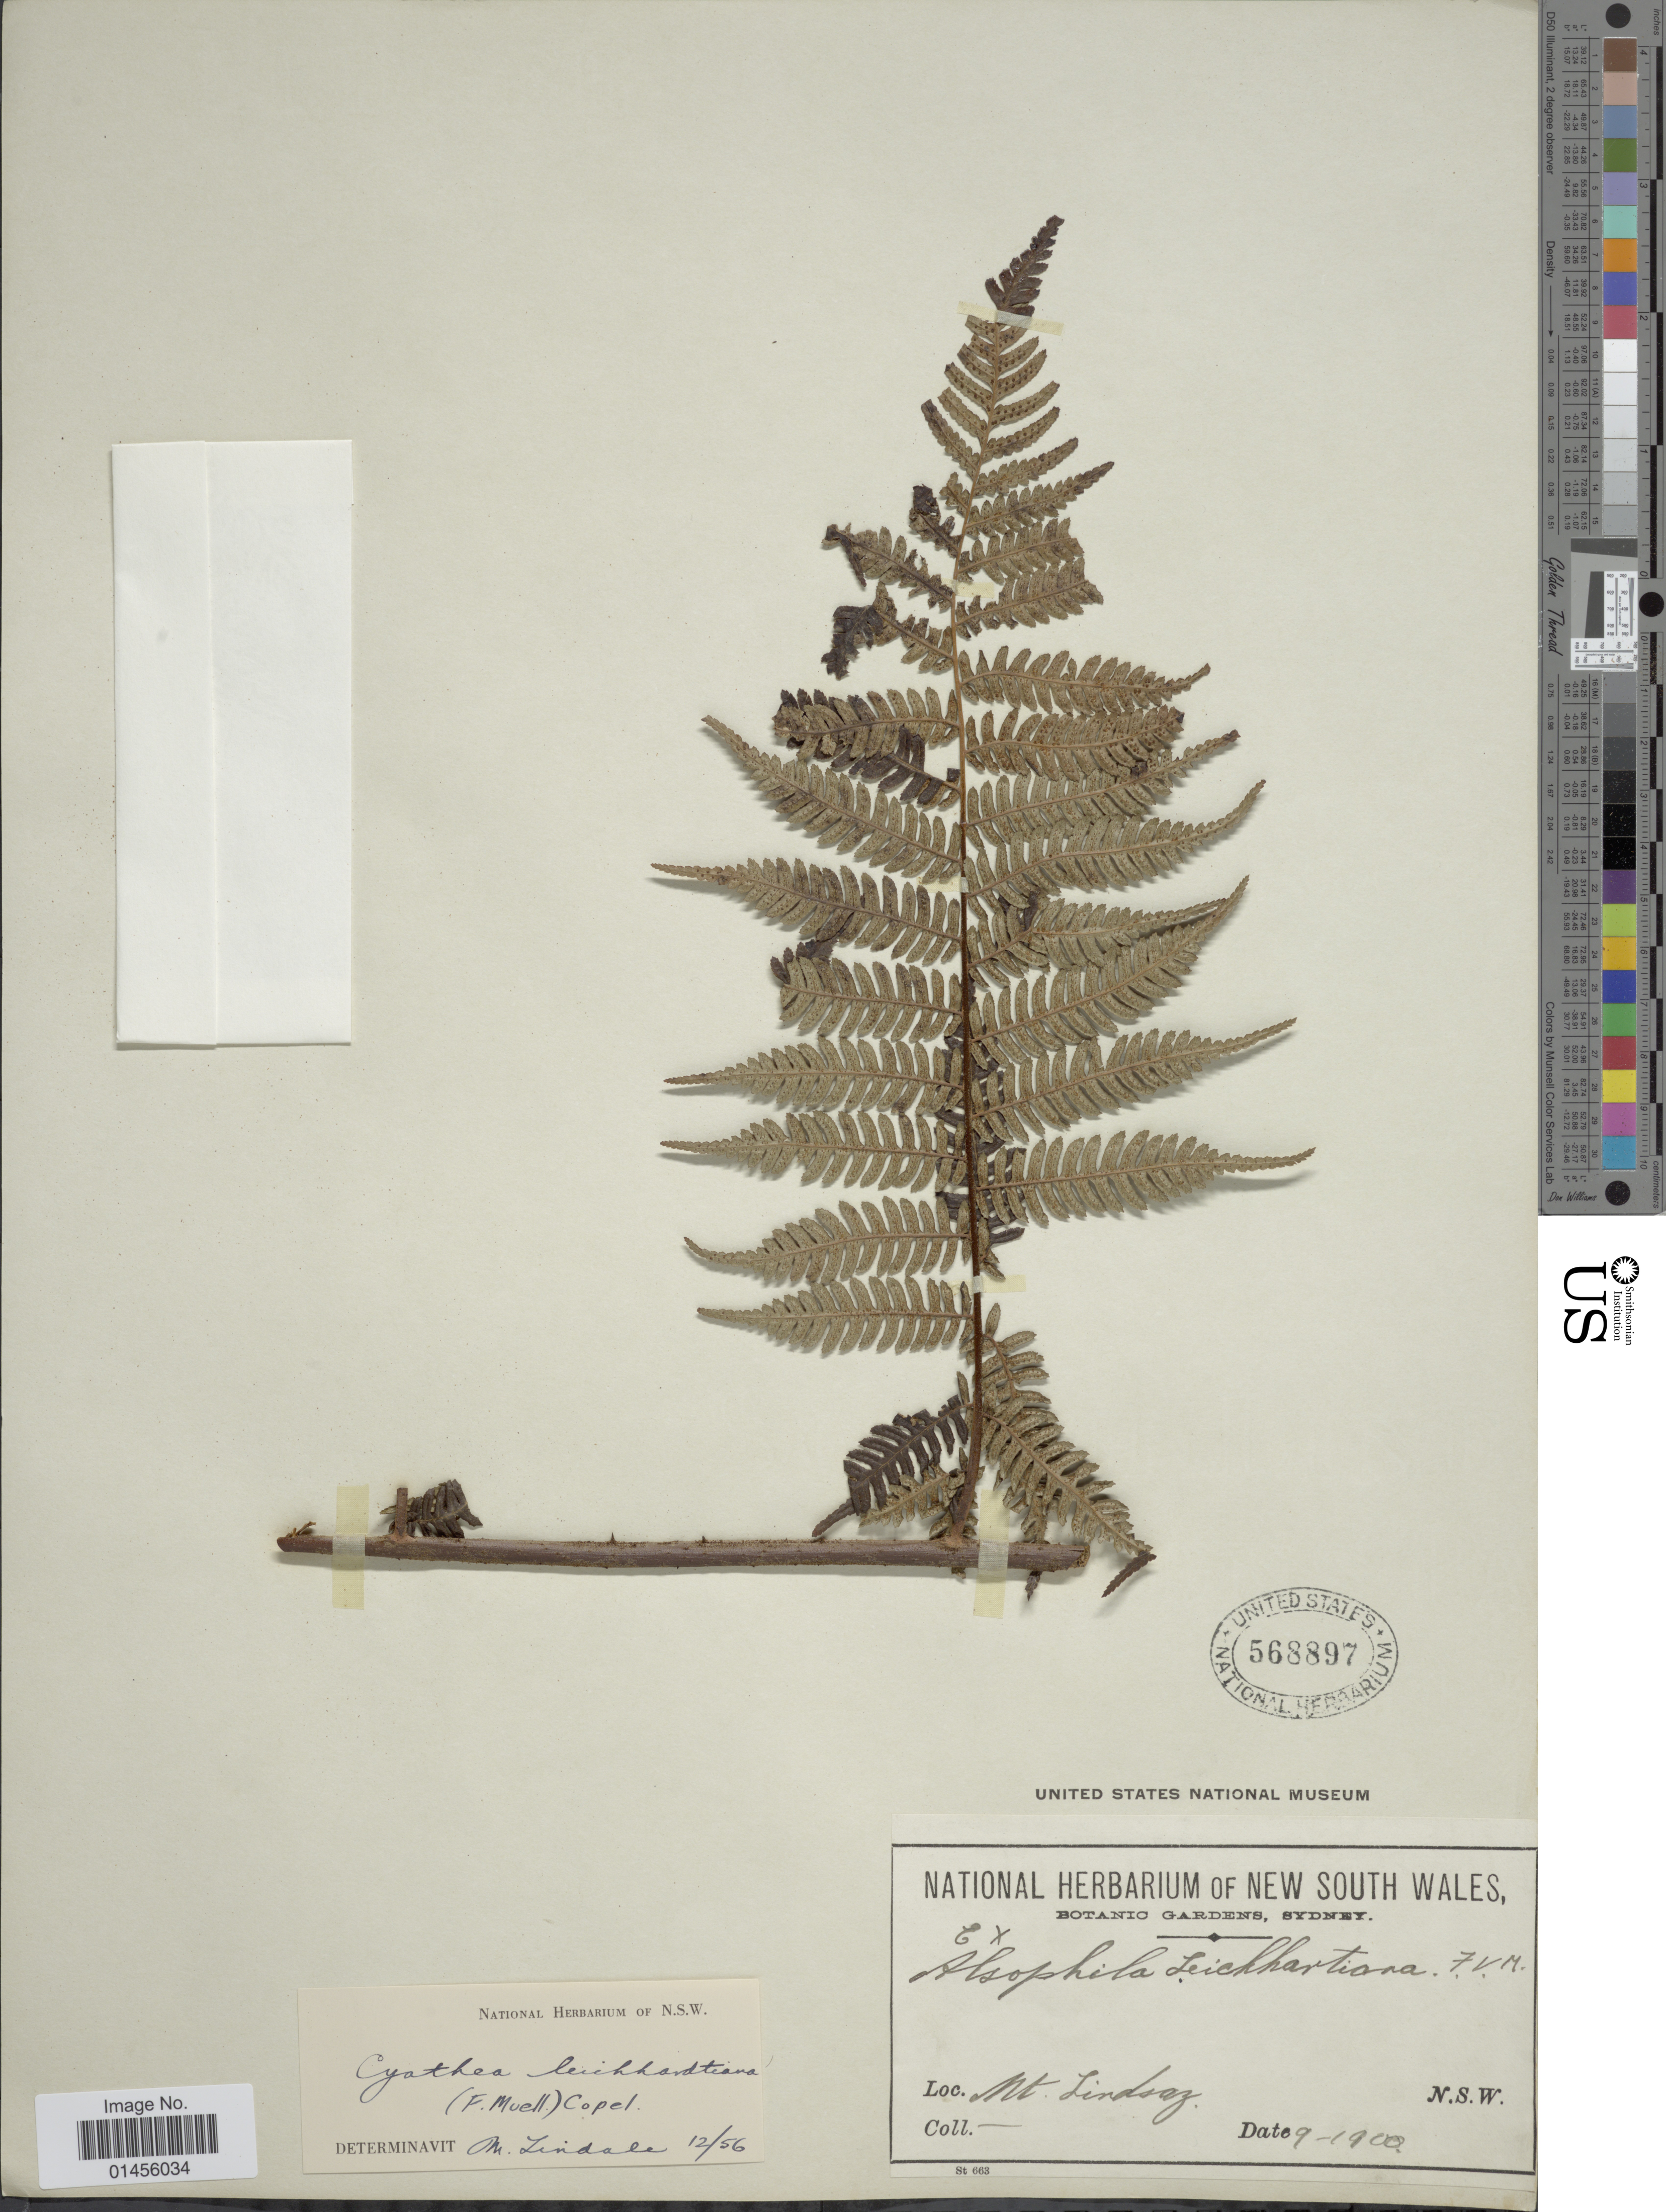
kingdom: Plantae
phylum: Tracheophyta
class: Polypodiopsida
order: Cyatheales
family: Cyatheaceae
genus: Alsophila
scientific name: Alsophila australis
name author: R. Br.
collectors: National Herbarium of New South Wales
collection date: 1900-09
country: Australia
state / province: New South Wales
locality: Mt. Lindsay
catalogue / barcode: US 568897